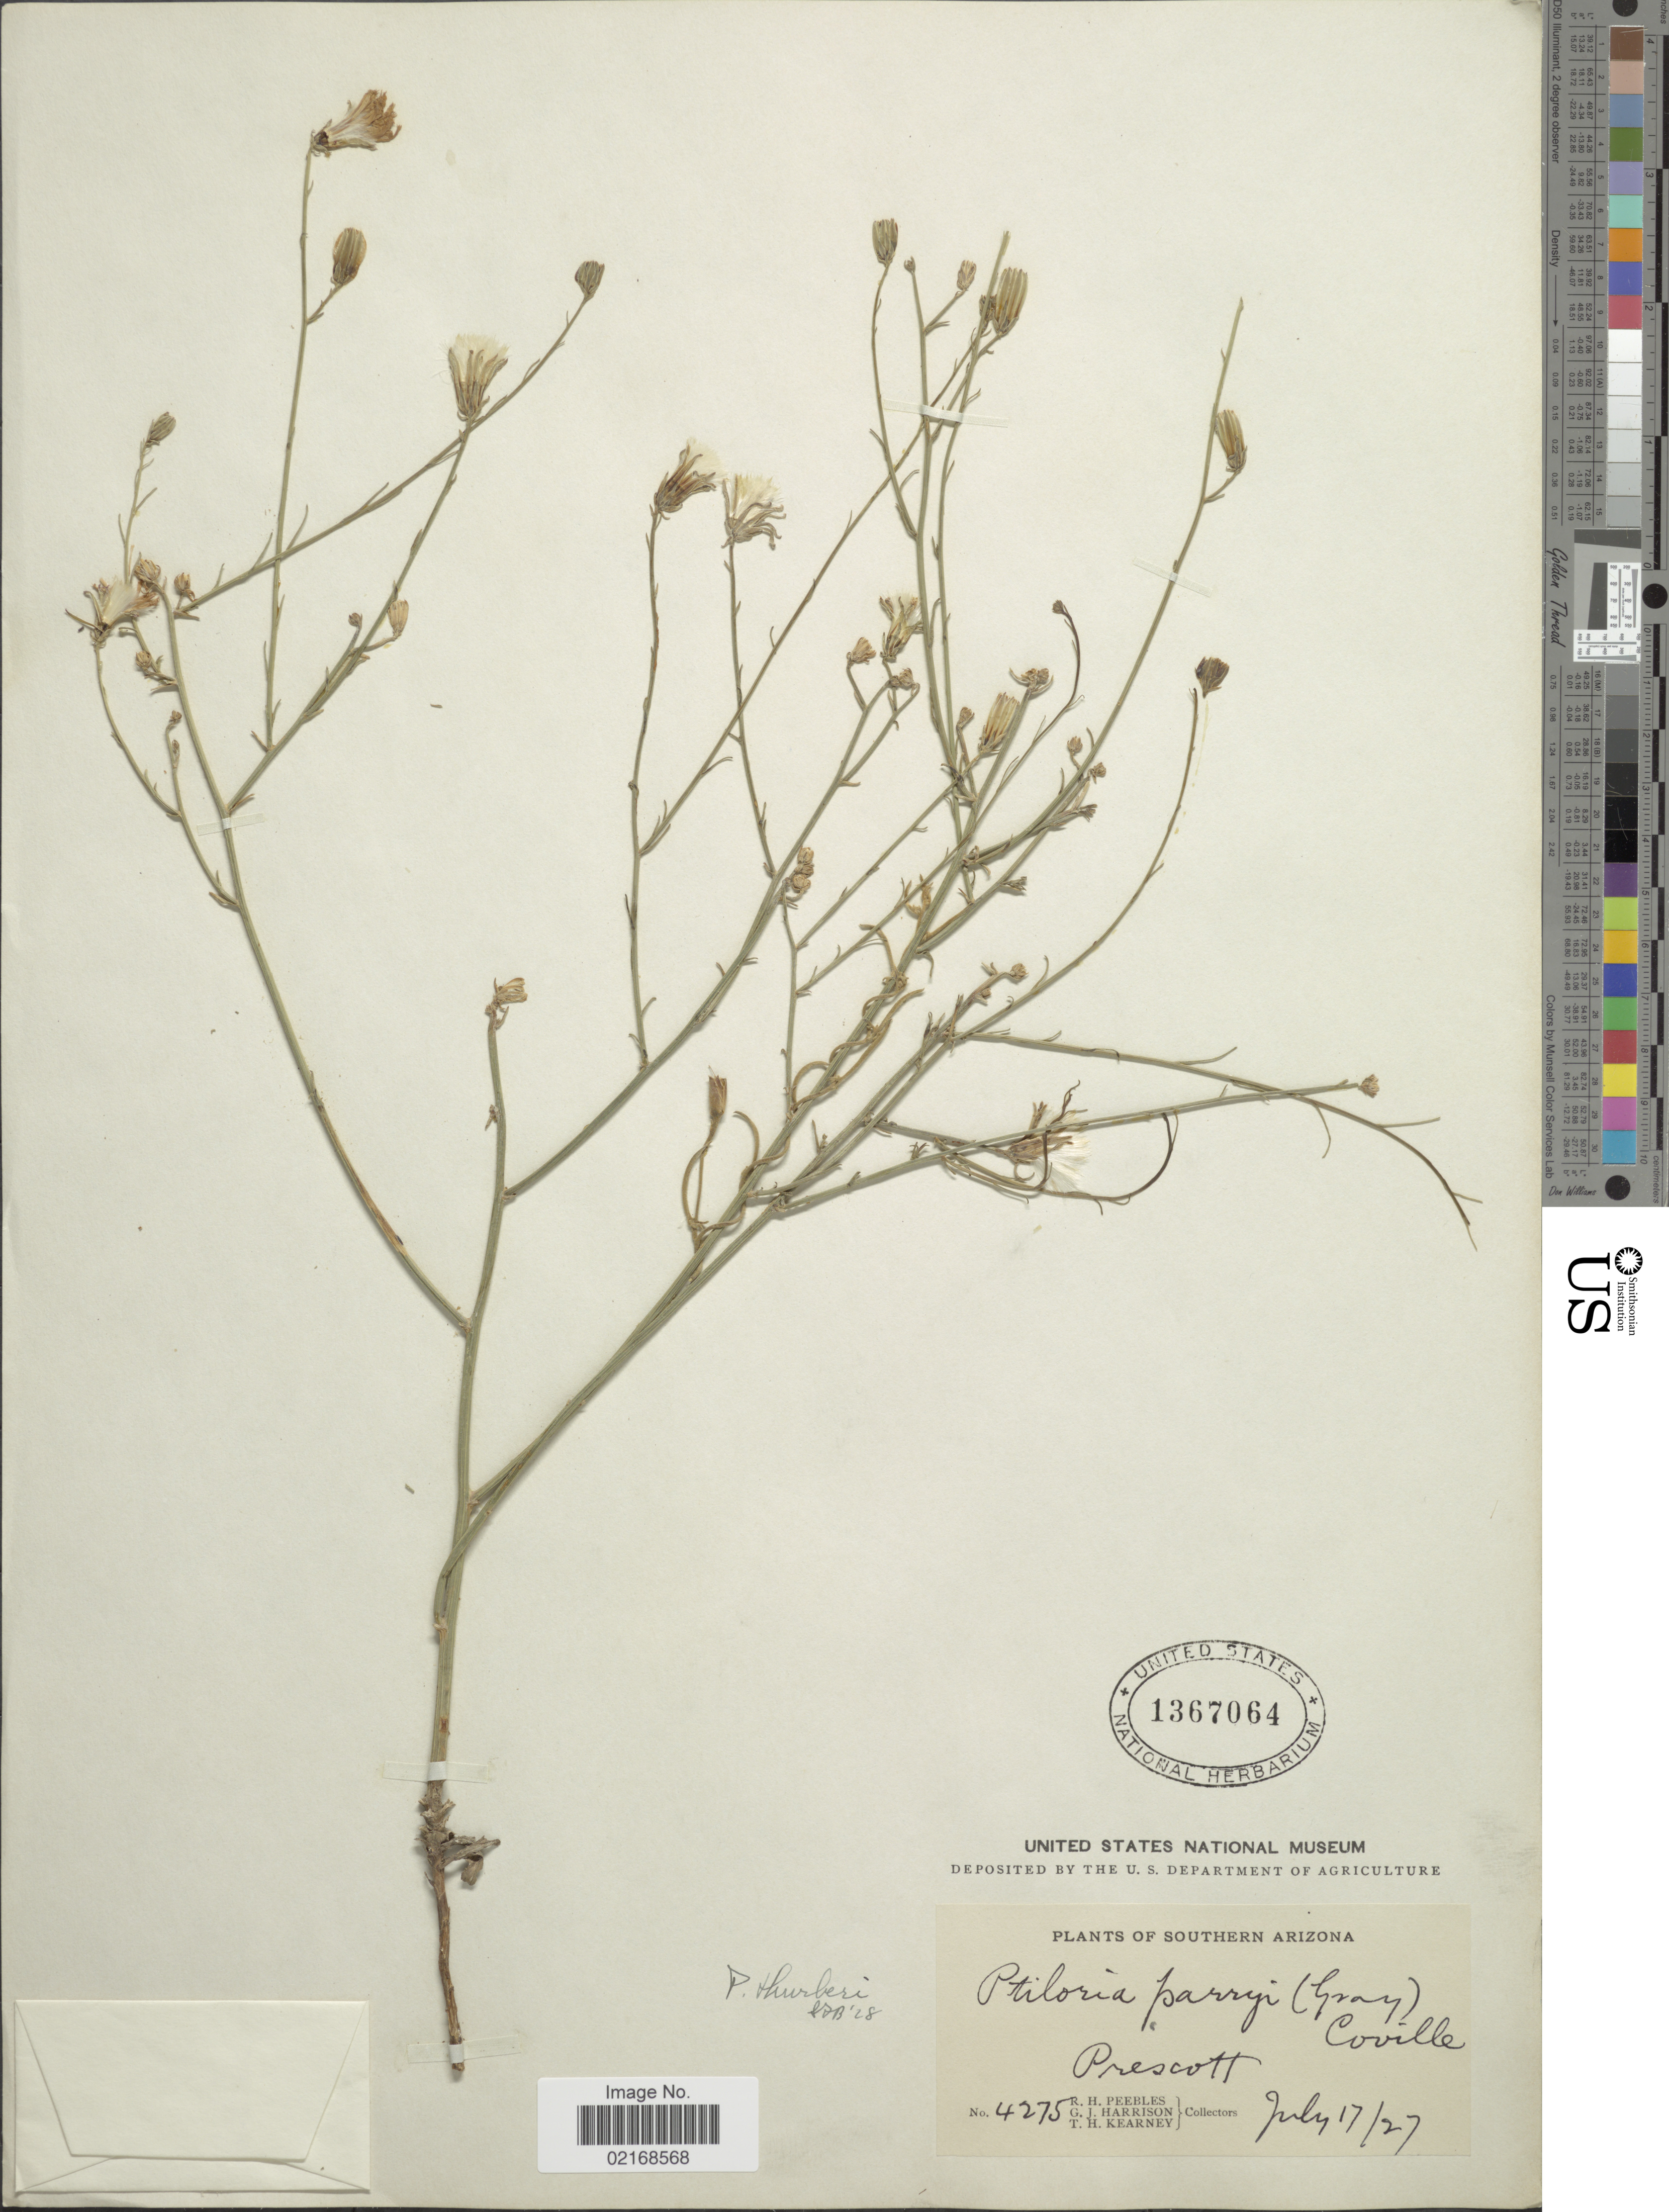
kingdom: Plantae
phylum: Tracheophyta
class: Magnoliopsida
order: Asterales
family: Asteraceae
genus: Stephanomeria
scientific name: Stephanomeria thurberi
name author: A. Gray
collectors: R. H. Peebles, G. J. Harrison & T. H. Kearney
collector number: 4275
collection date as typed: Transcribed d/m/y: 17/7/27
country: United States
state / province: Arizona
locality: Southern Arizona, Prescott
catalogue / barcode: US 1367064